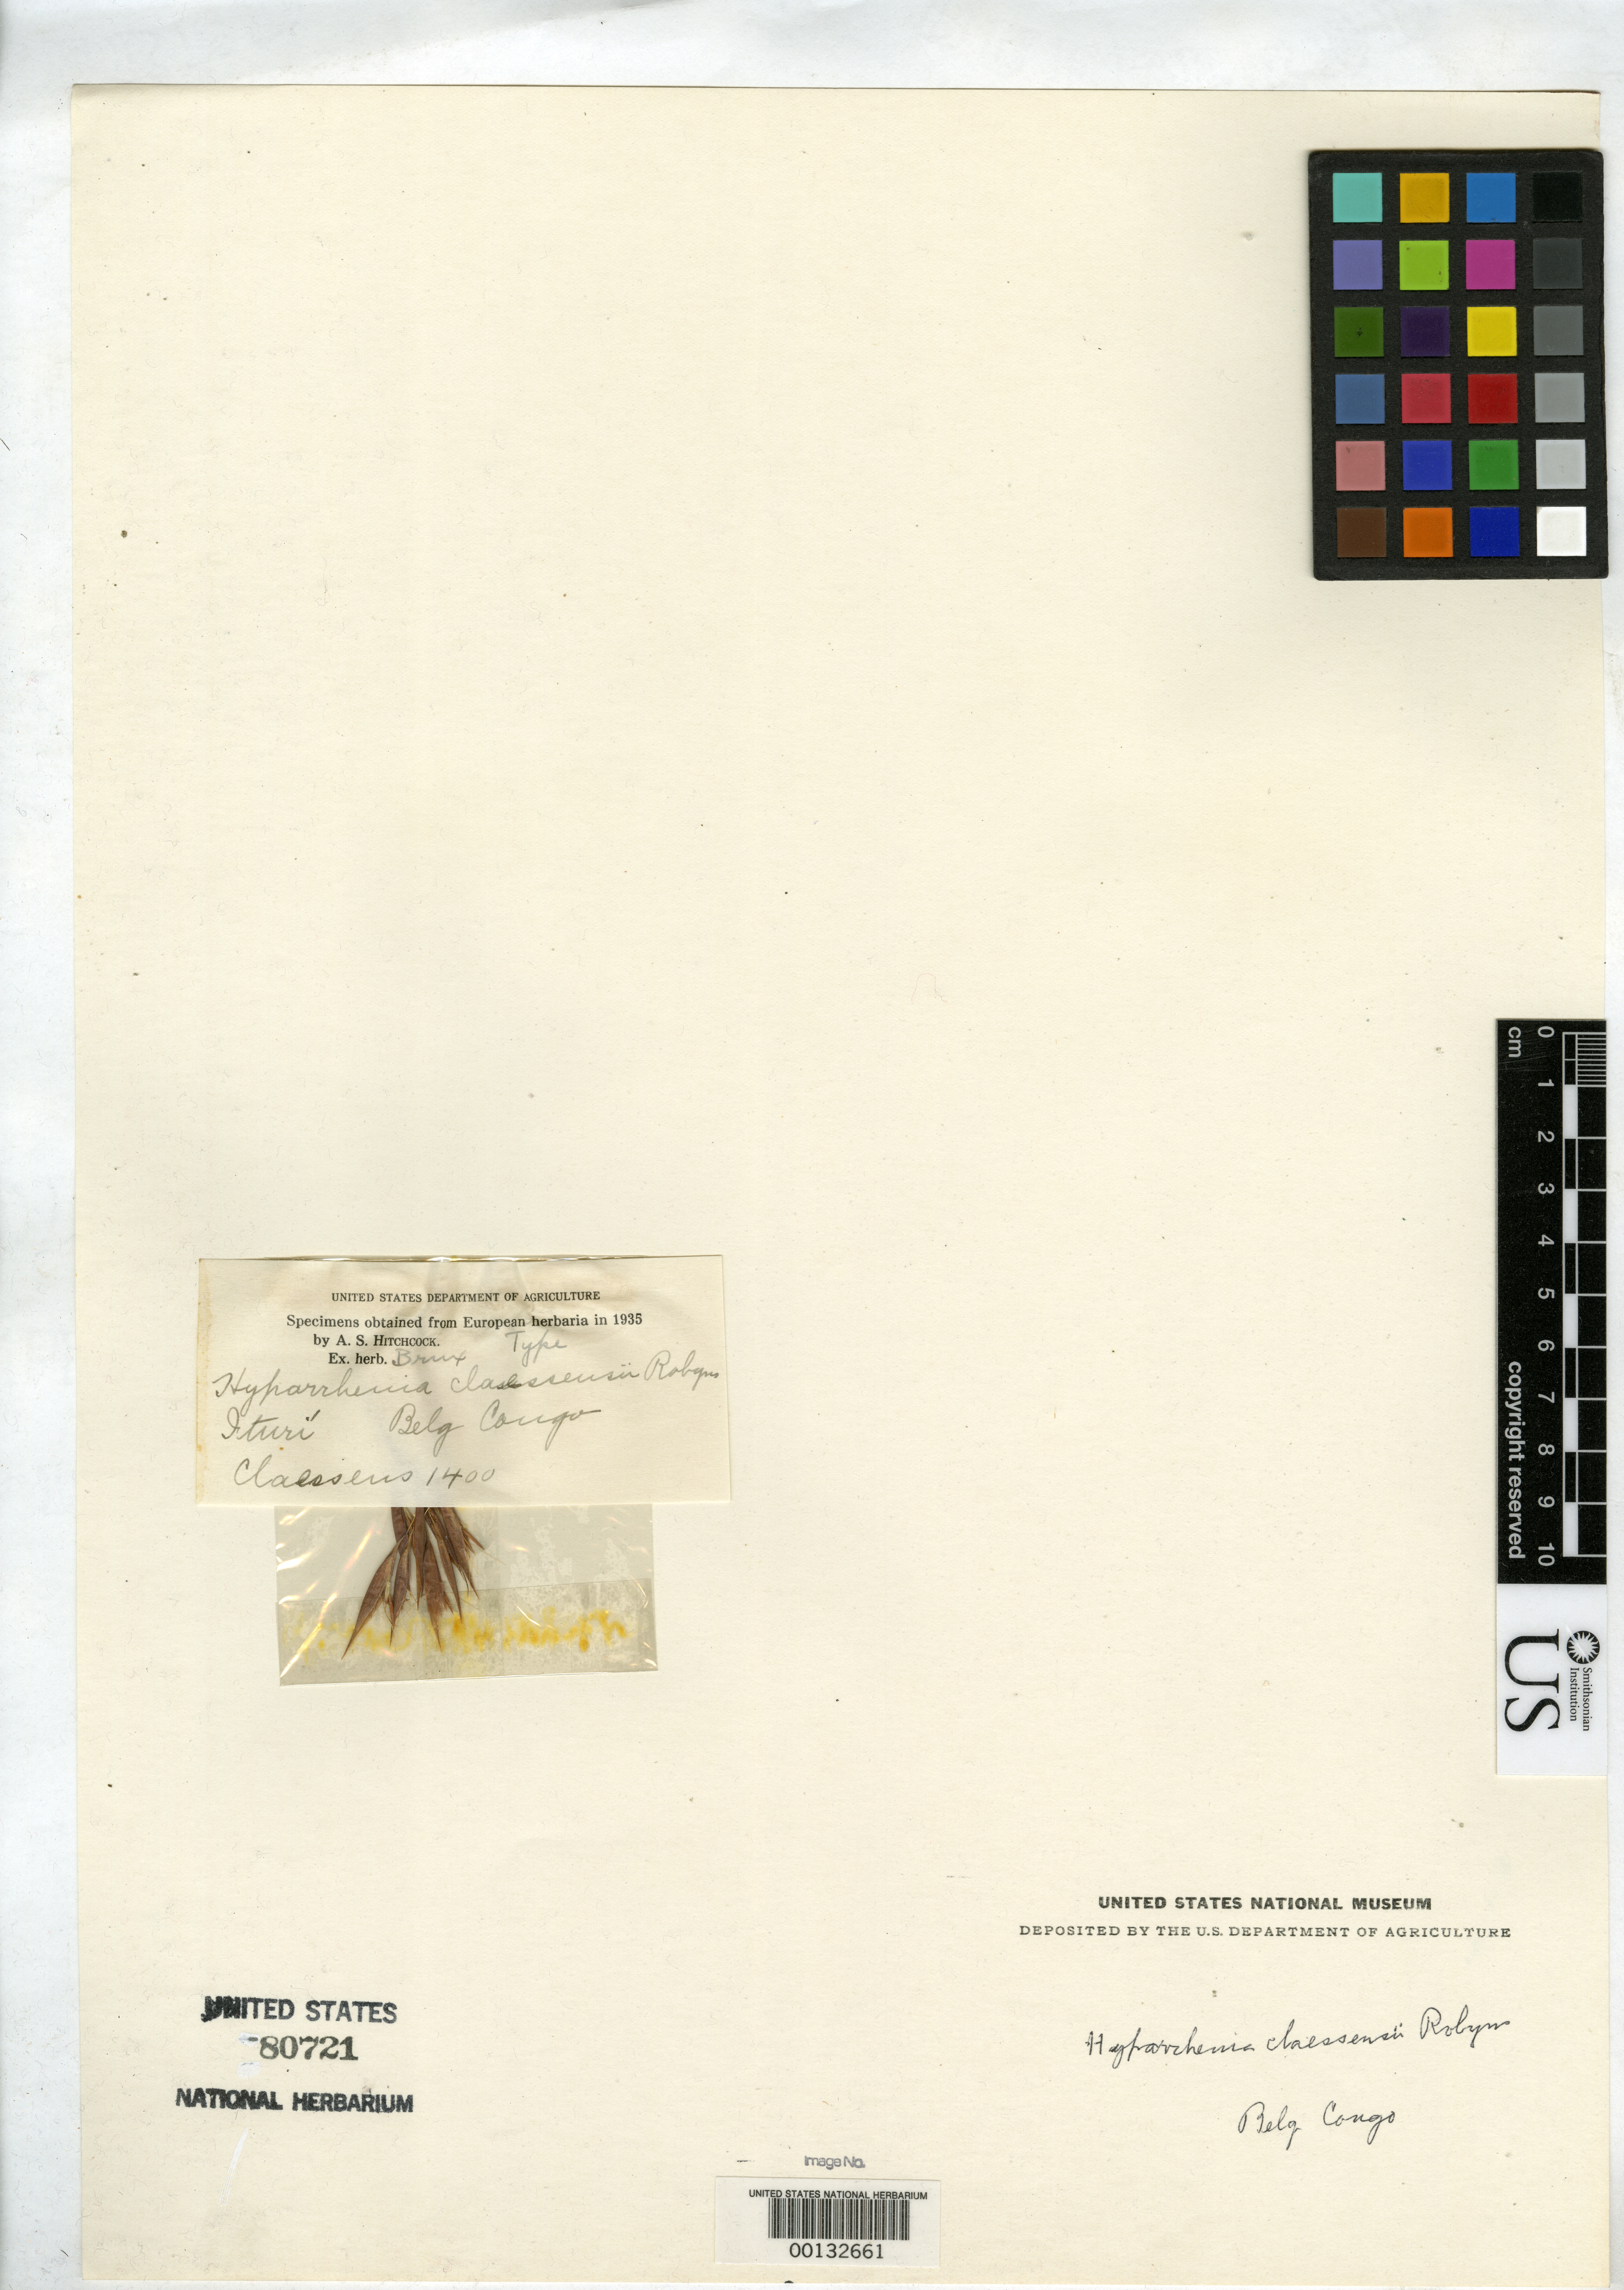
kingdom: Plantae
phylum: Tracheophyta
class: Liliopsida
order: Poales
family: Poaceae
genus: Hyparrhenia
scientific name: Hyparrhenia claessensii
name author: Robyns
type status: Type Fragment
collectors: -. Claessens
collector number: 1400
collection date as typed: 1921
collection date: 1921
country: Congo, Democratic Republic of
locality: Ituri, Edward and Albert Lakes district.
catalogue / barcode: US 80721